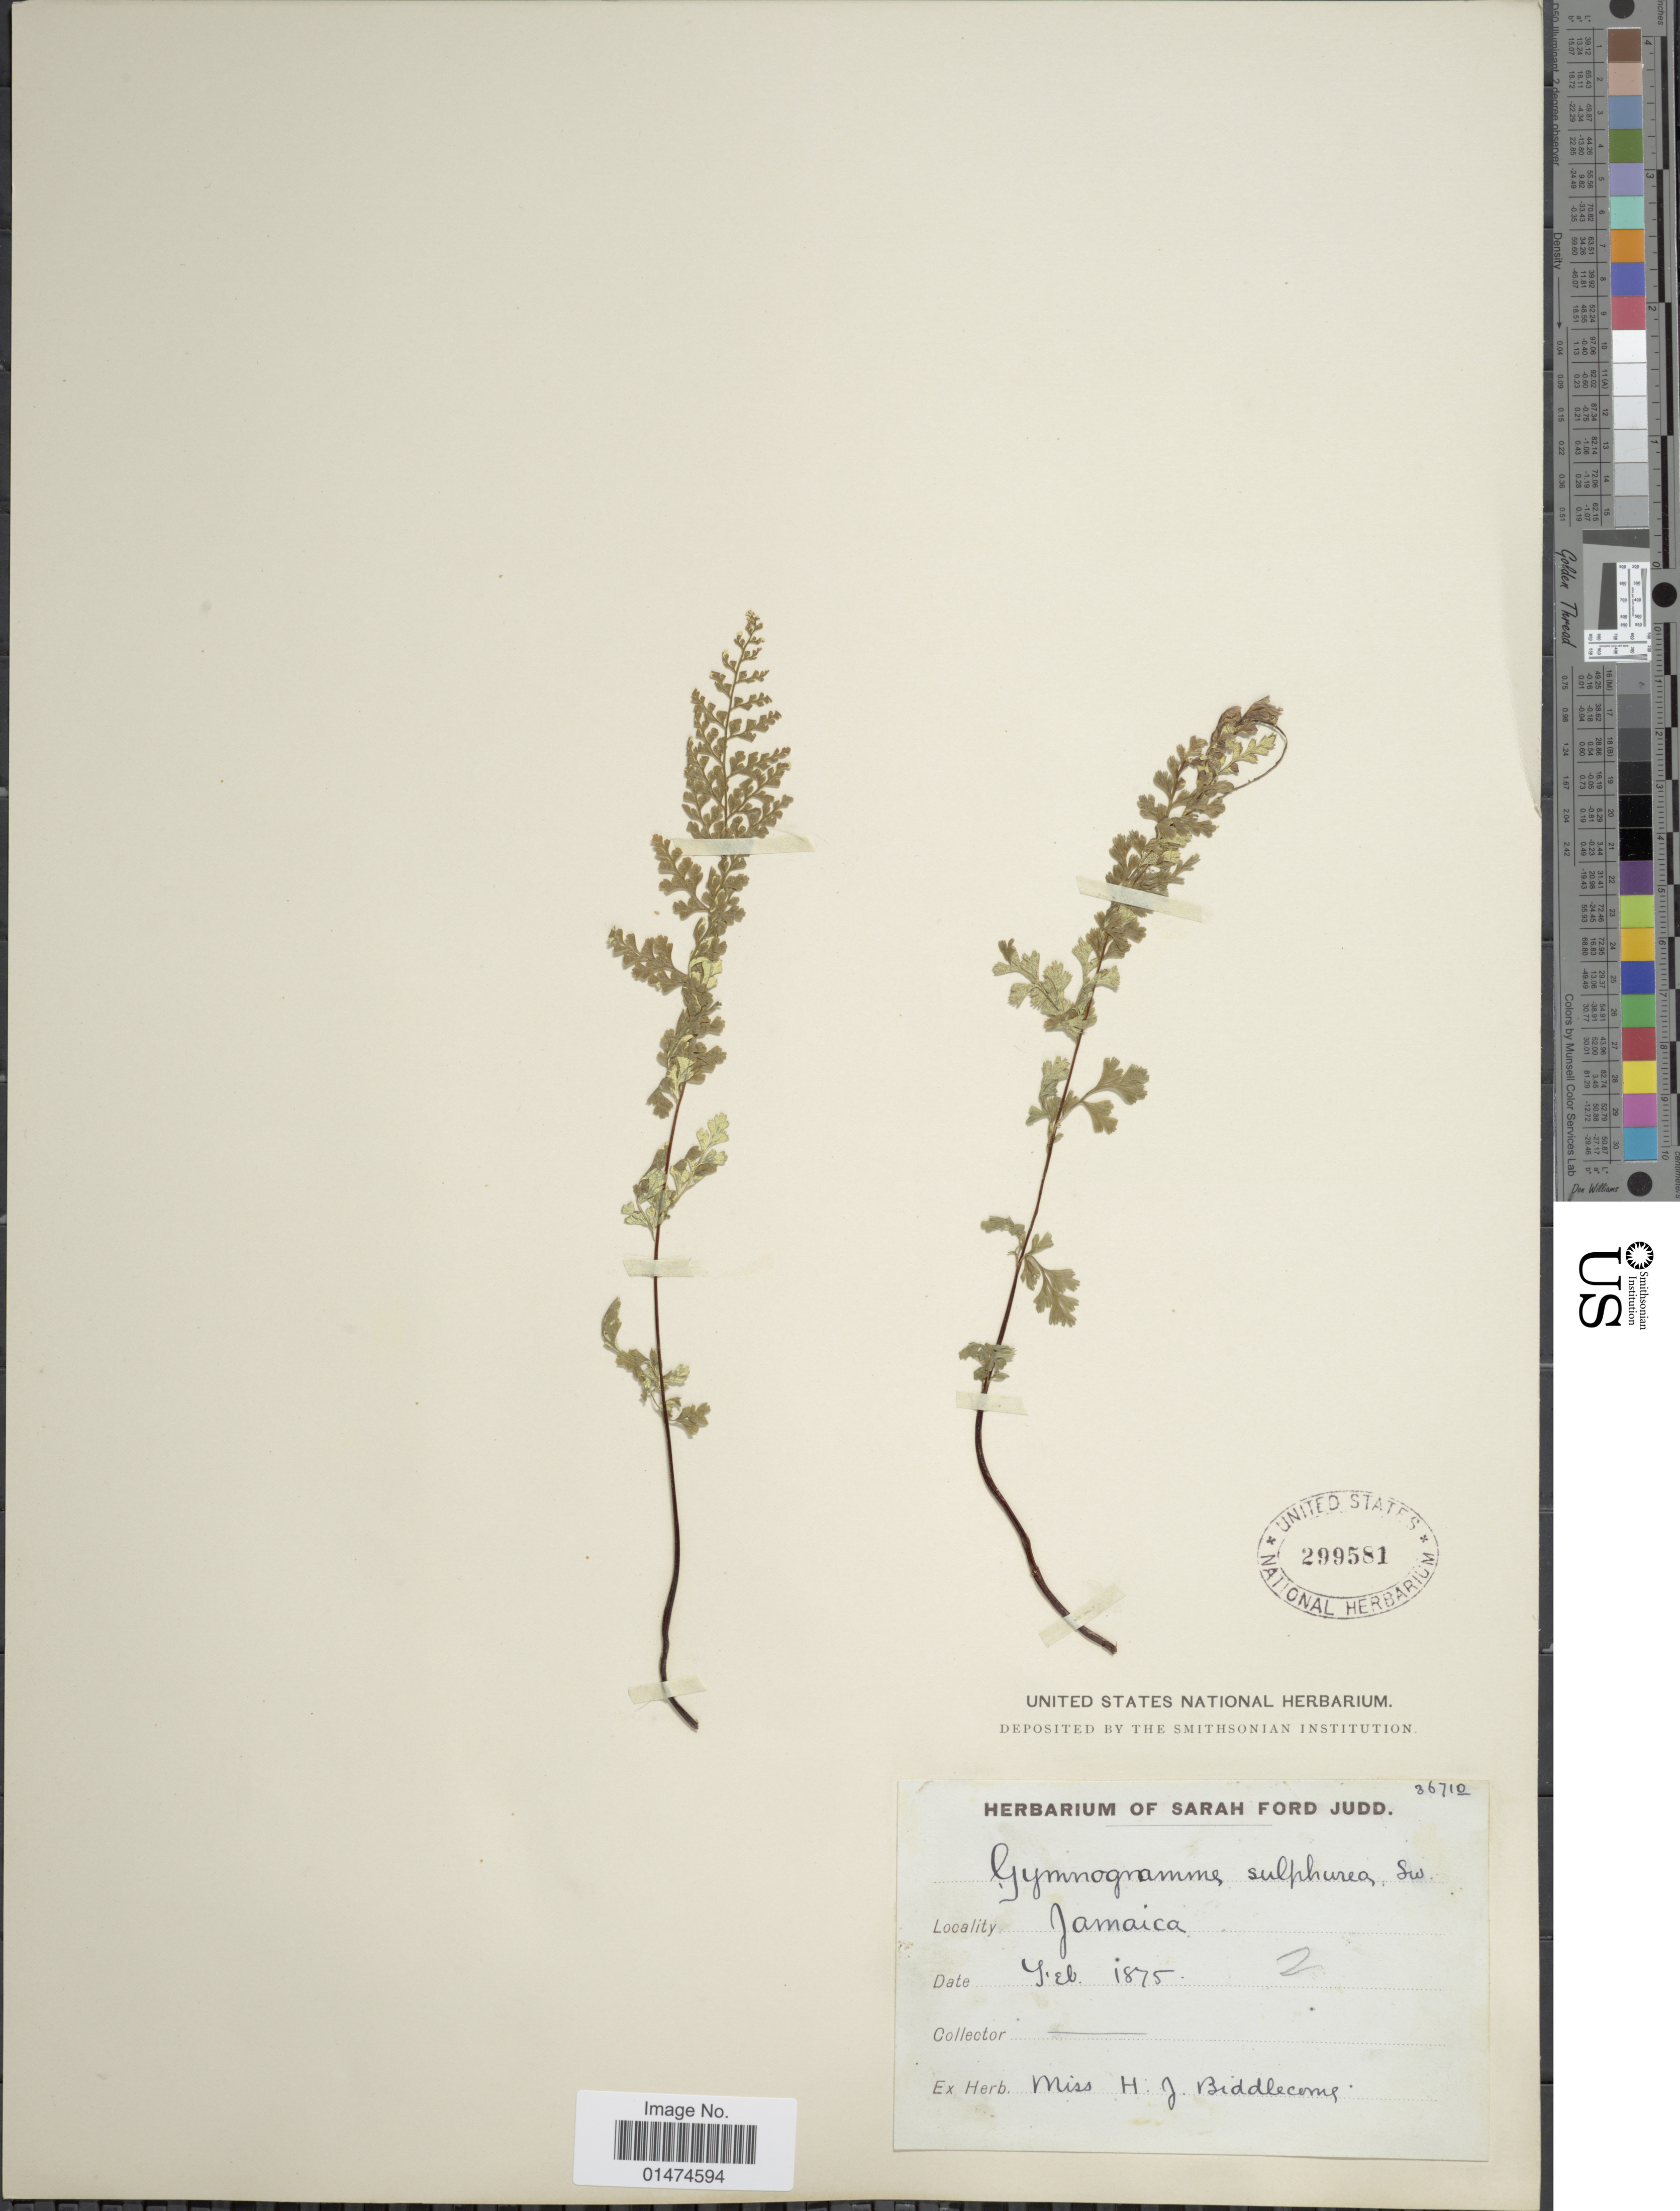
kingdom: Plantae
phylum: Tracheophyta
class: Polypodiopsida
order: Polypodiales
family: Pteridaceae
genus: Pityrogramma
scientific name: Pityrogramma sulphurea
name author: (Sw.) Maxon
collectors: ex herb. H. J. Biddlecome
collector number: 36712*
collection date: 1875-02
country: Jamaica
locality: Jamaica.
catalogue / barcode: US 299581